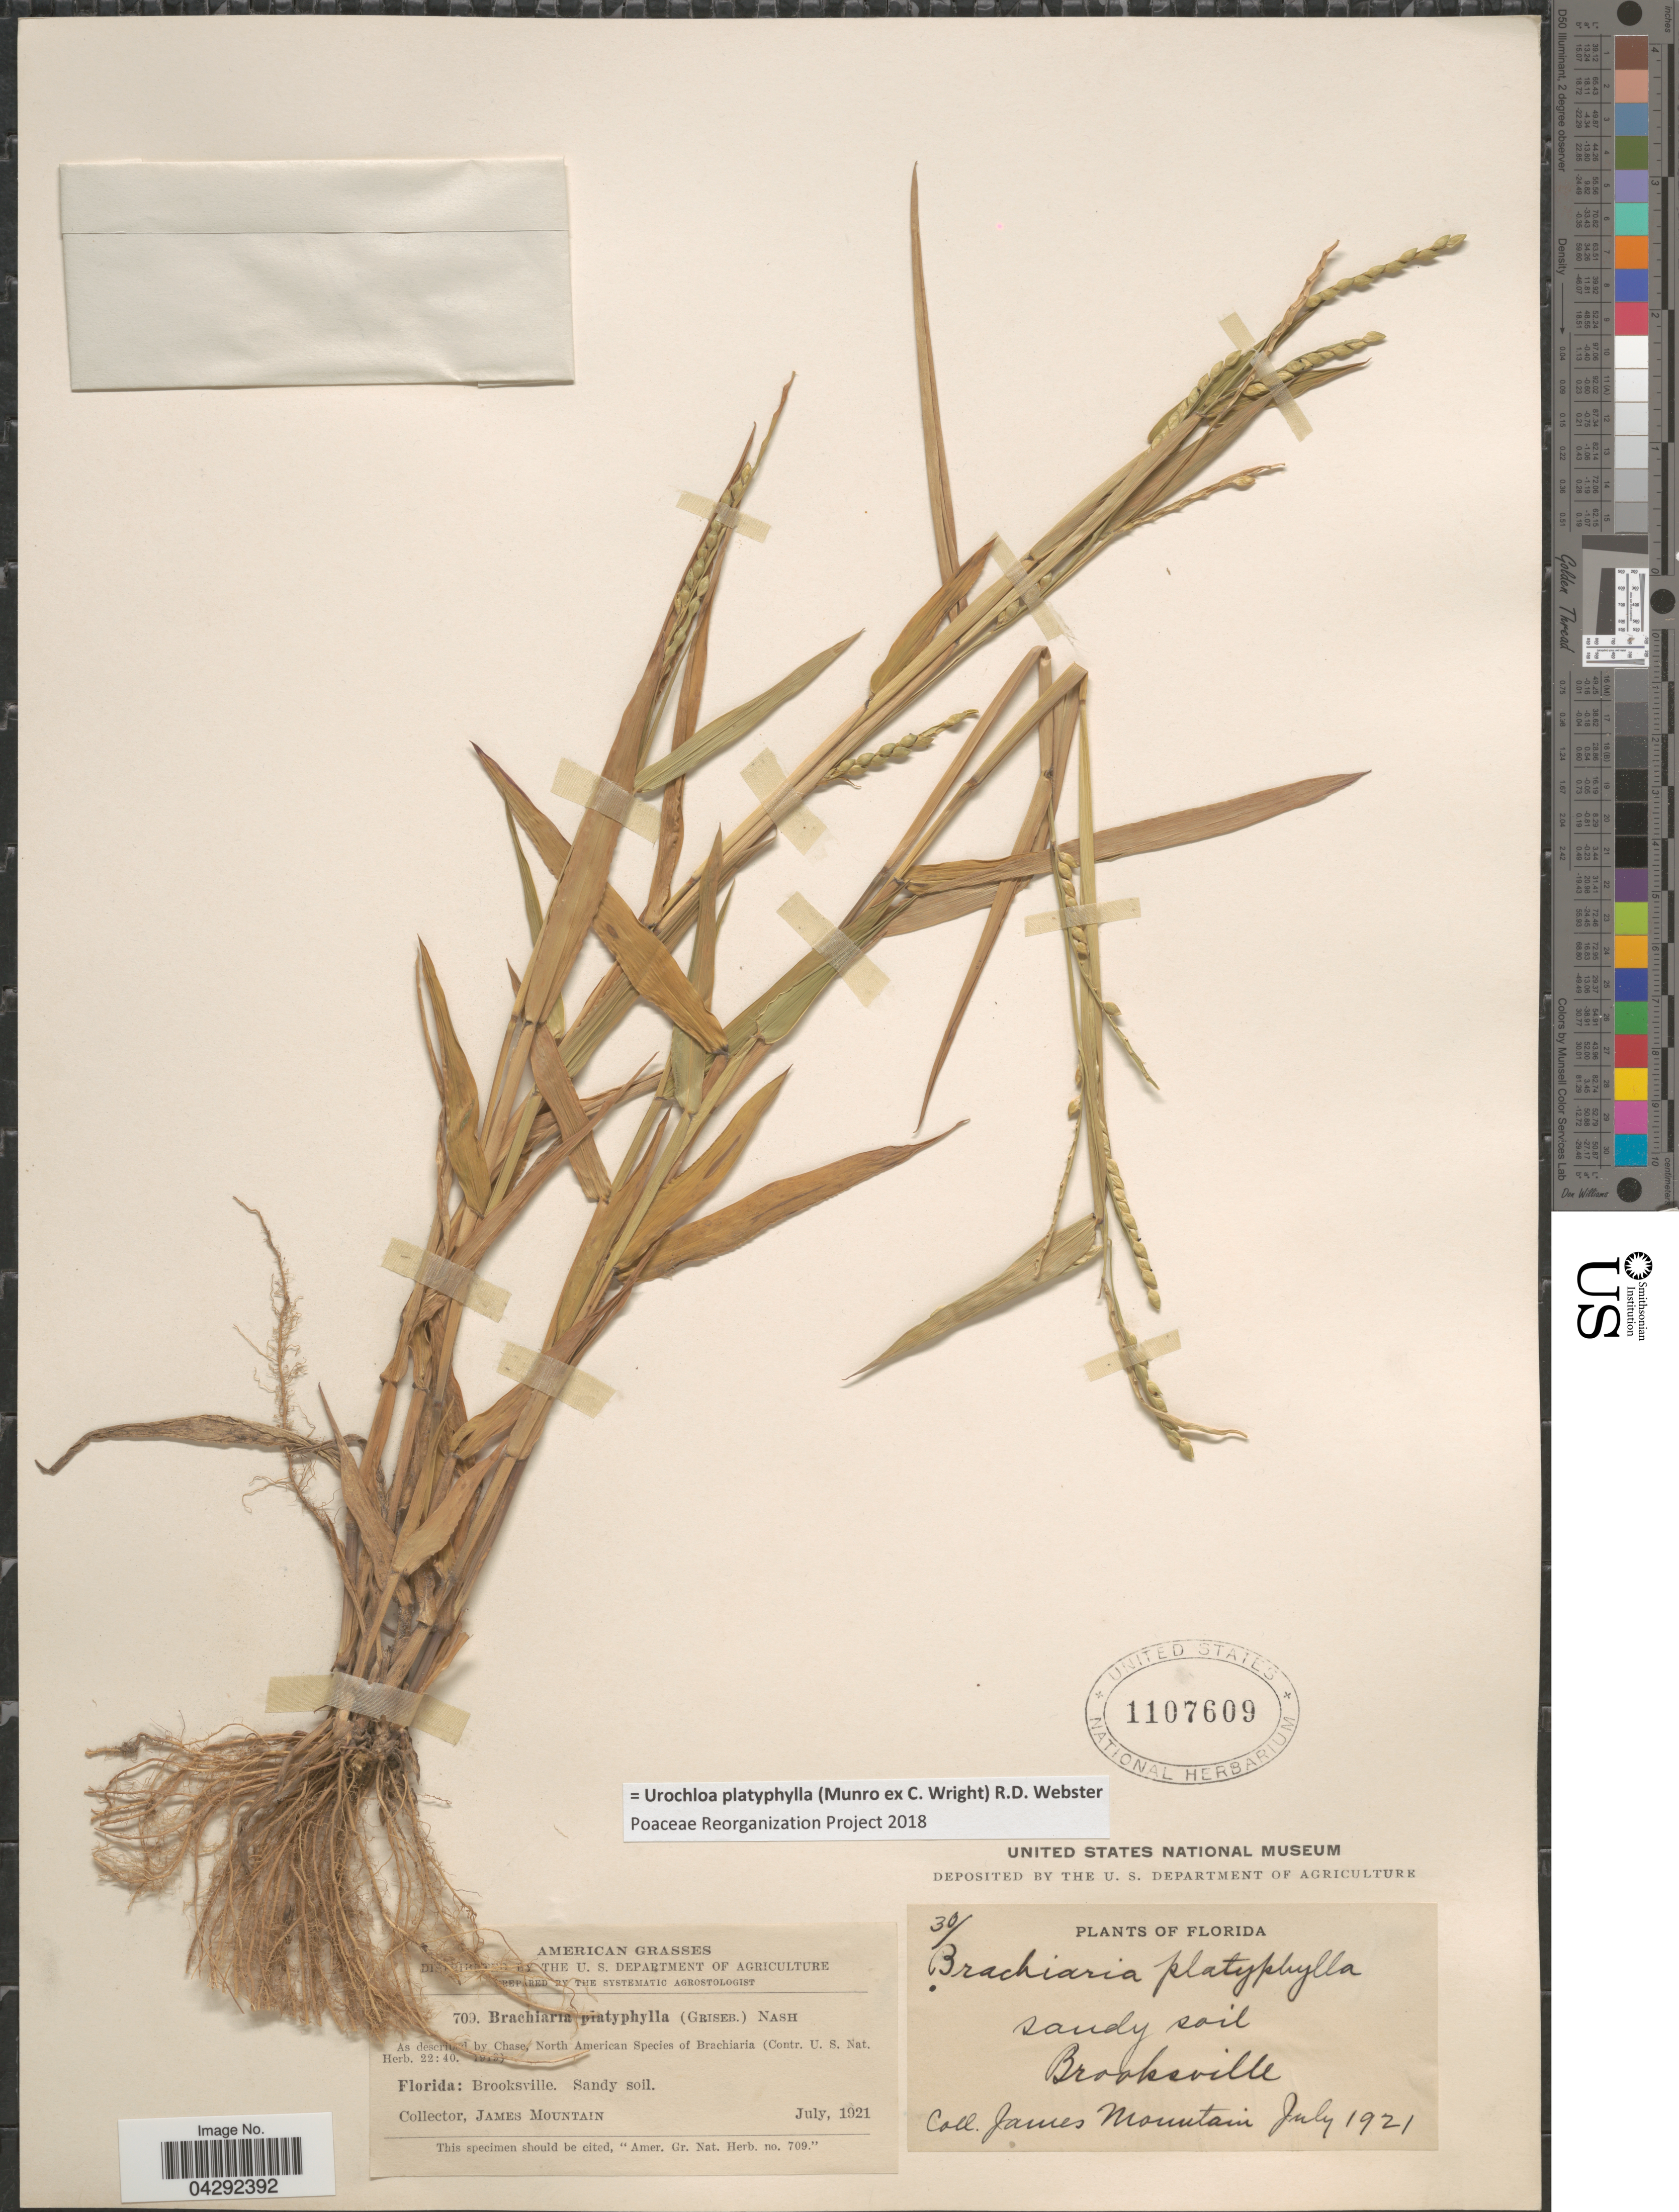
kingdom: Plantae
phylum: Tracheophyta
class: Liliopsida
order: Poales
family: Poaceae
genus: Urochloa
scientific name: Urochloa platyphylla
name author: (Munro ex C. Wright) R.D. Webster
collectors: J. Mountain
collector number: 709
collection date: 1921-07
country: United States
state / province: Florida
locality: Brooksville.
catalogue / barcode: US 1107609